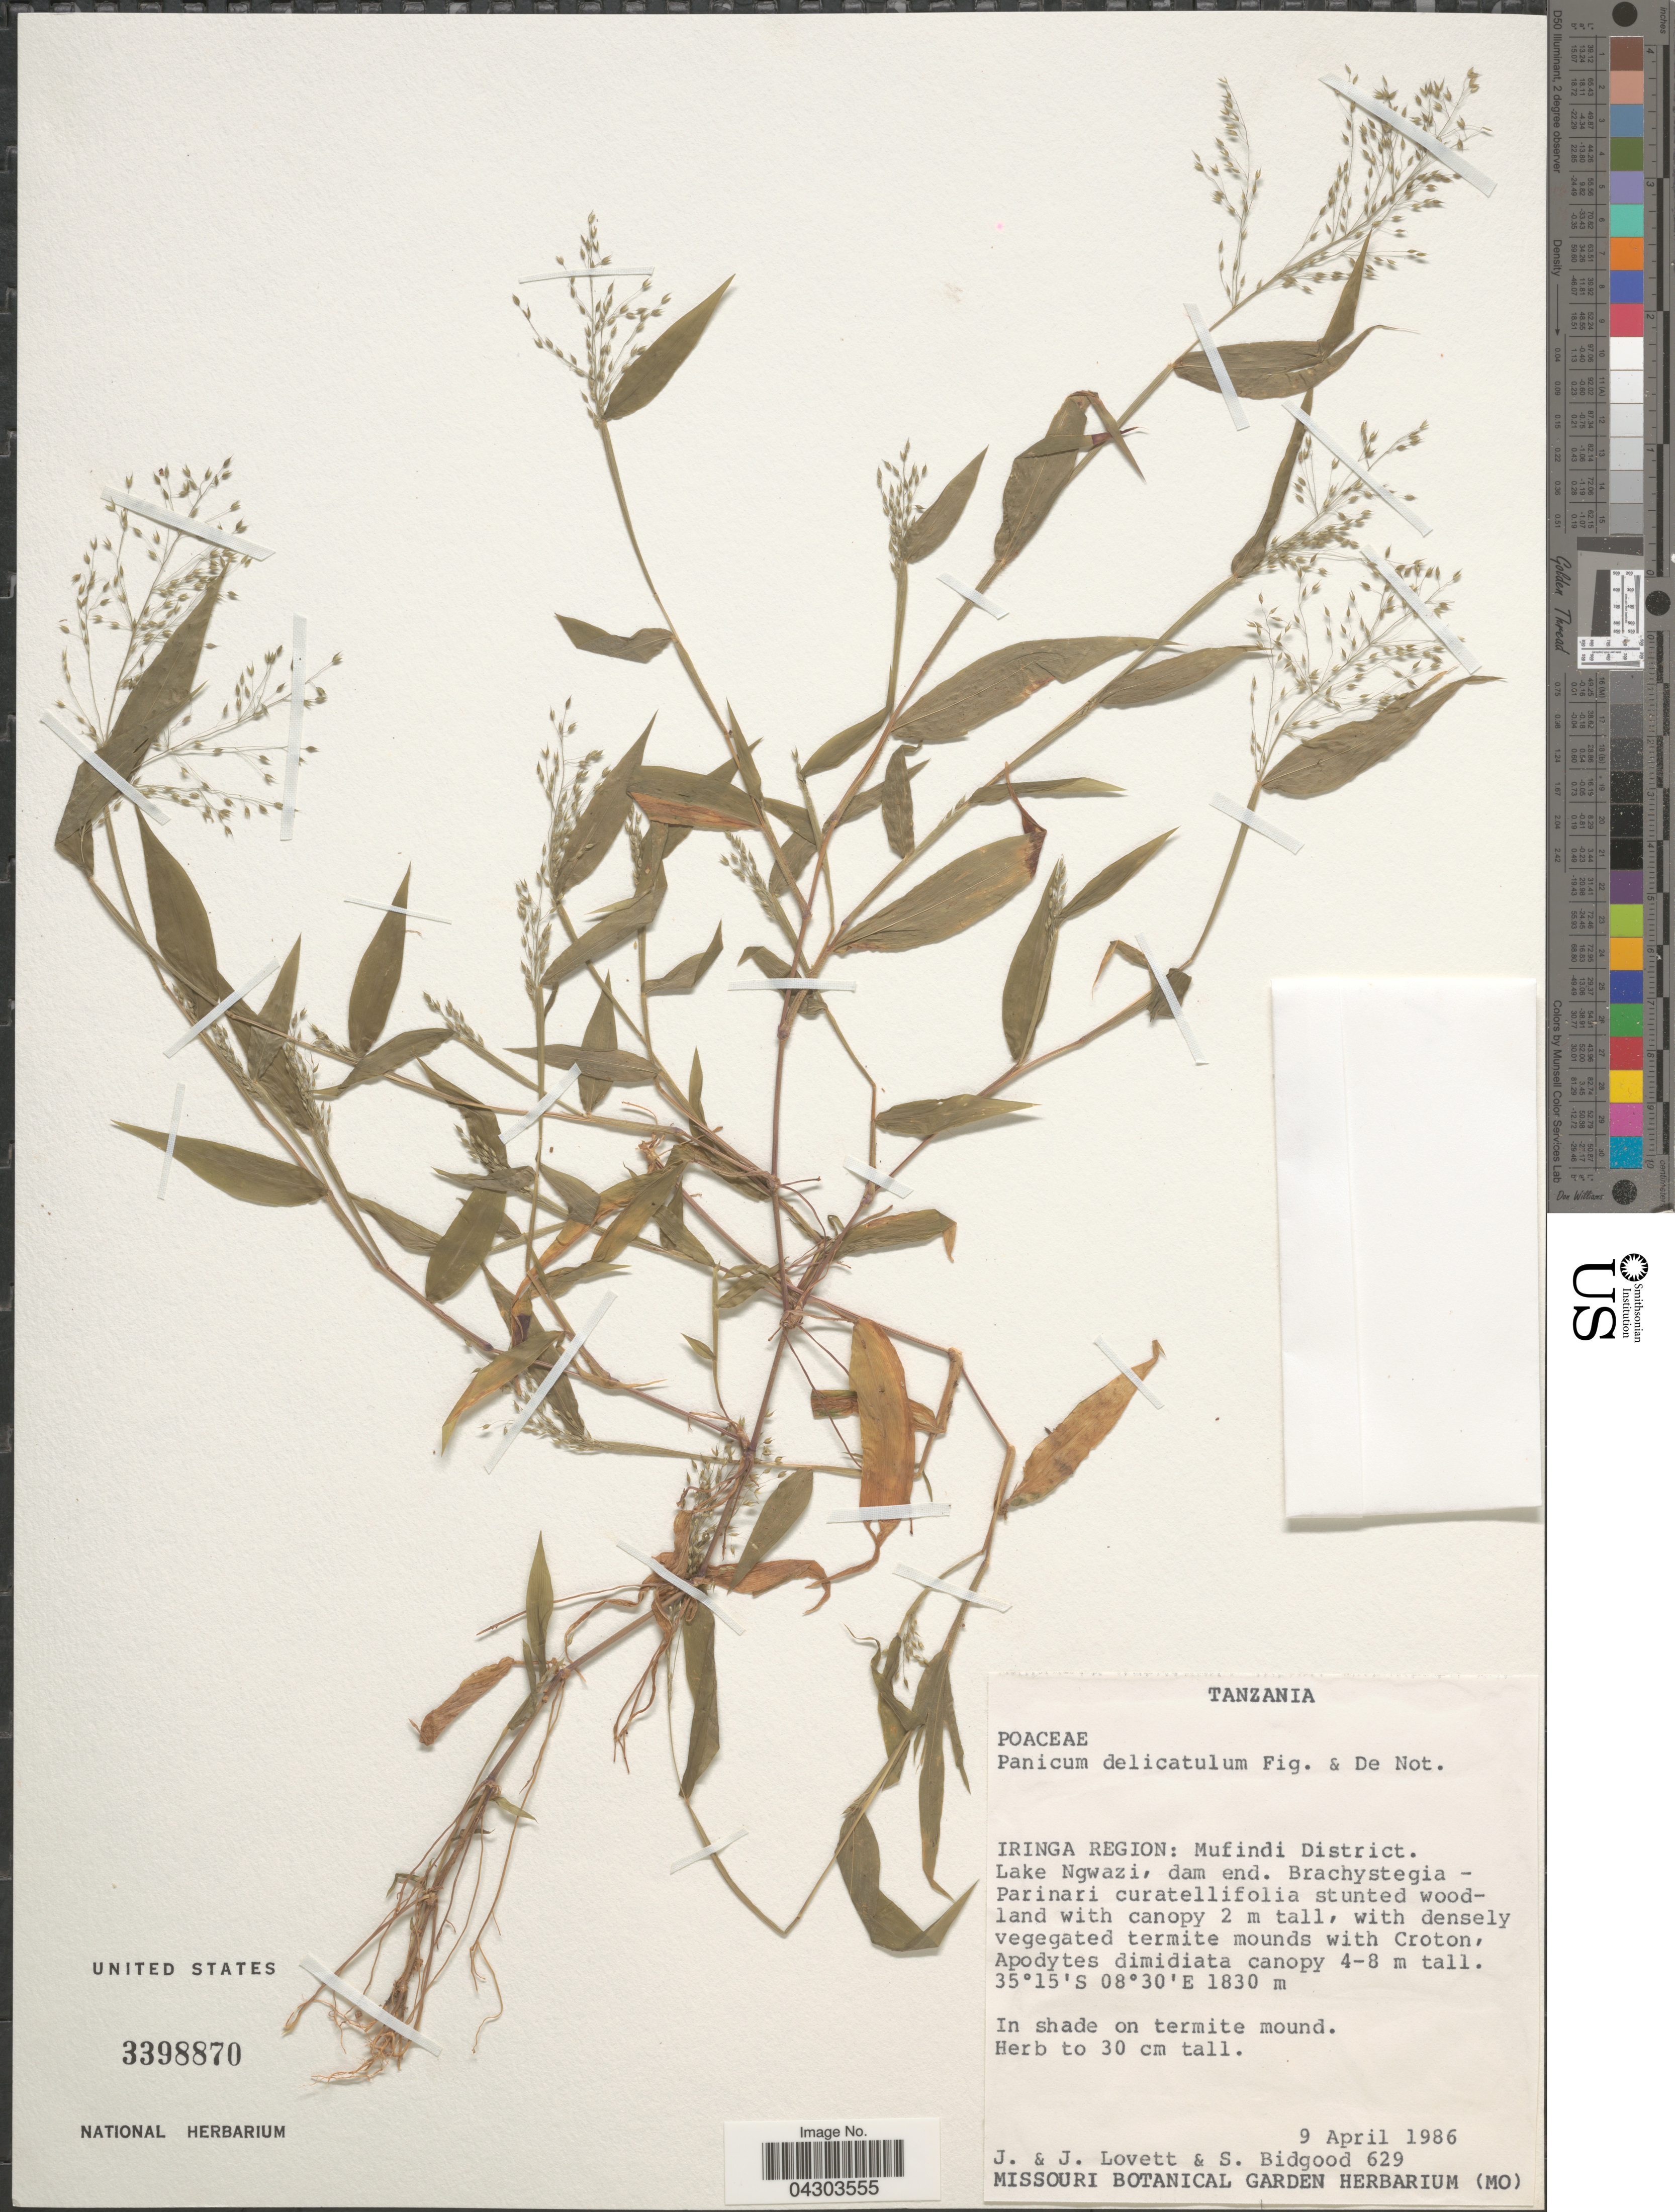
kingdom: Plantae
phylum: Tracheophyta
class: Liliopsida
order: Poales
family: Poaceae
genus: Panicum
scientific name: Panicum delicatulum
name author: Fig. & De Not.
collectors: J. Lovett, J. Lovett & S. Bidgood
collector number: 629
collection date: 1986-04-09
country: Tanzania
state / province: Iringa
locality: Iringa Region: Mufindi District. Lake Ngwazi, dam end. In shade on termite mound.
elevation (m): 1830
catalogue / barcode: US 3398870